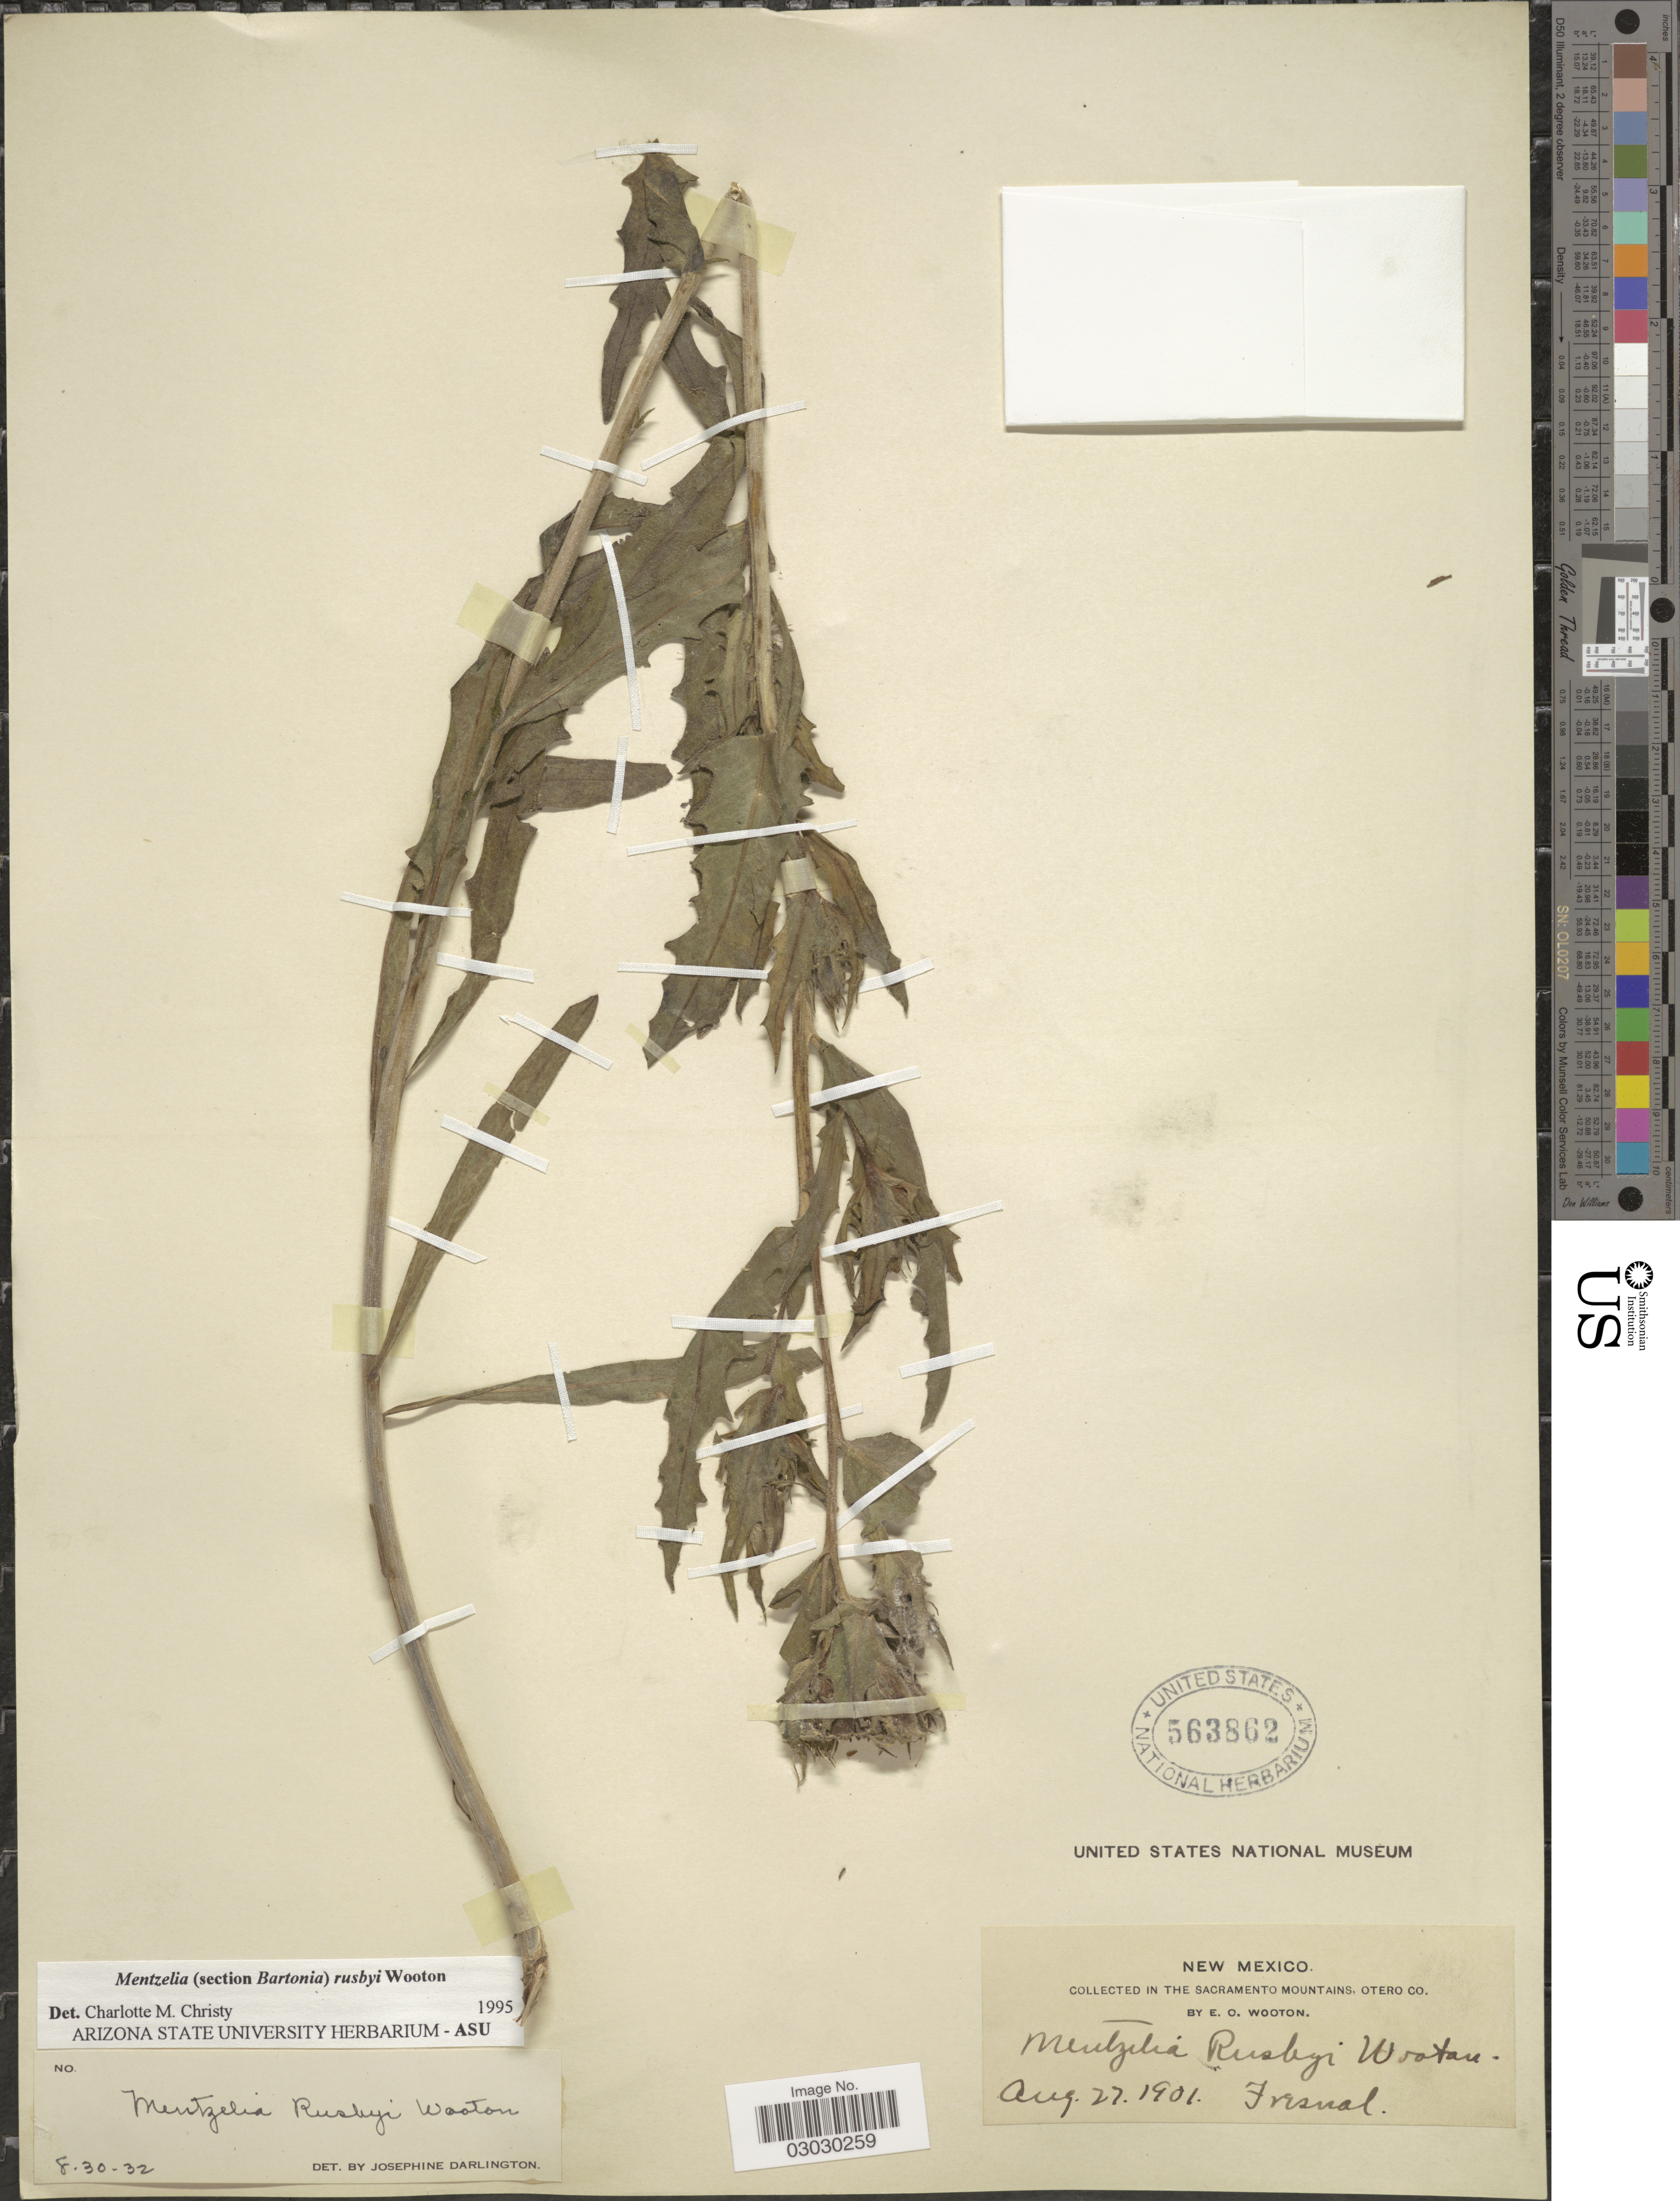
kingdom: Plantae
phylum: Tracheophyta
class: Magnoliopsida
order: Cornales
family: Loasaceae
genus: Mentzelia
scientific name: Mentzelia rusbyi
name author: Wooton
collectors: E. O. Wooton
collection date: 1901-08-27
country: United States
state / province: New Mexico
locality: In The Sacramento Mountains, Otero Co., Fresnal.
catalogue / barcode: US 563862